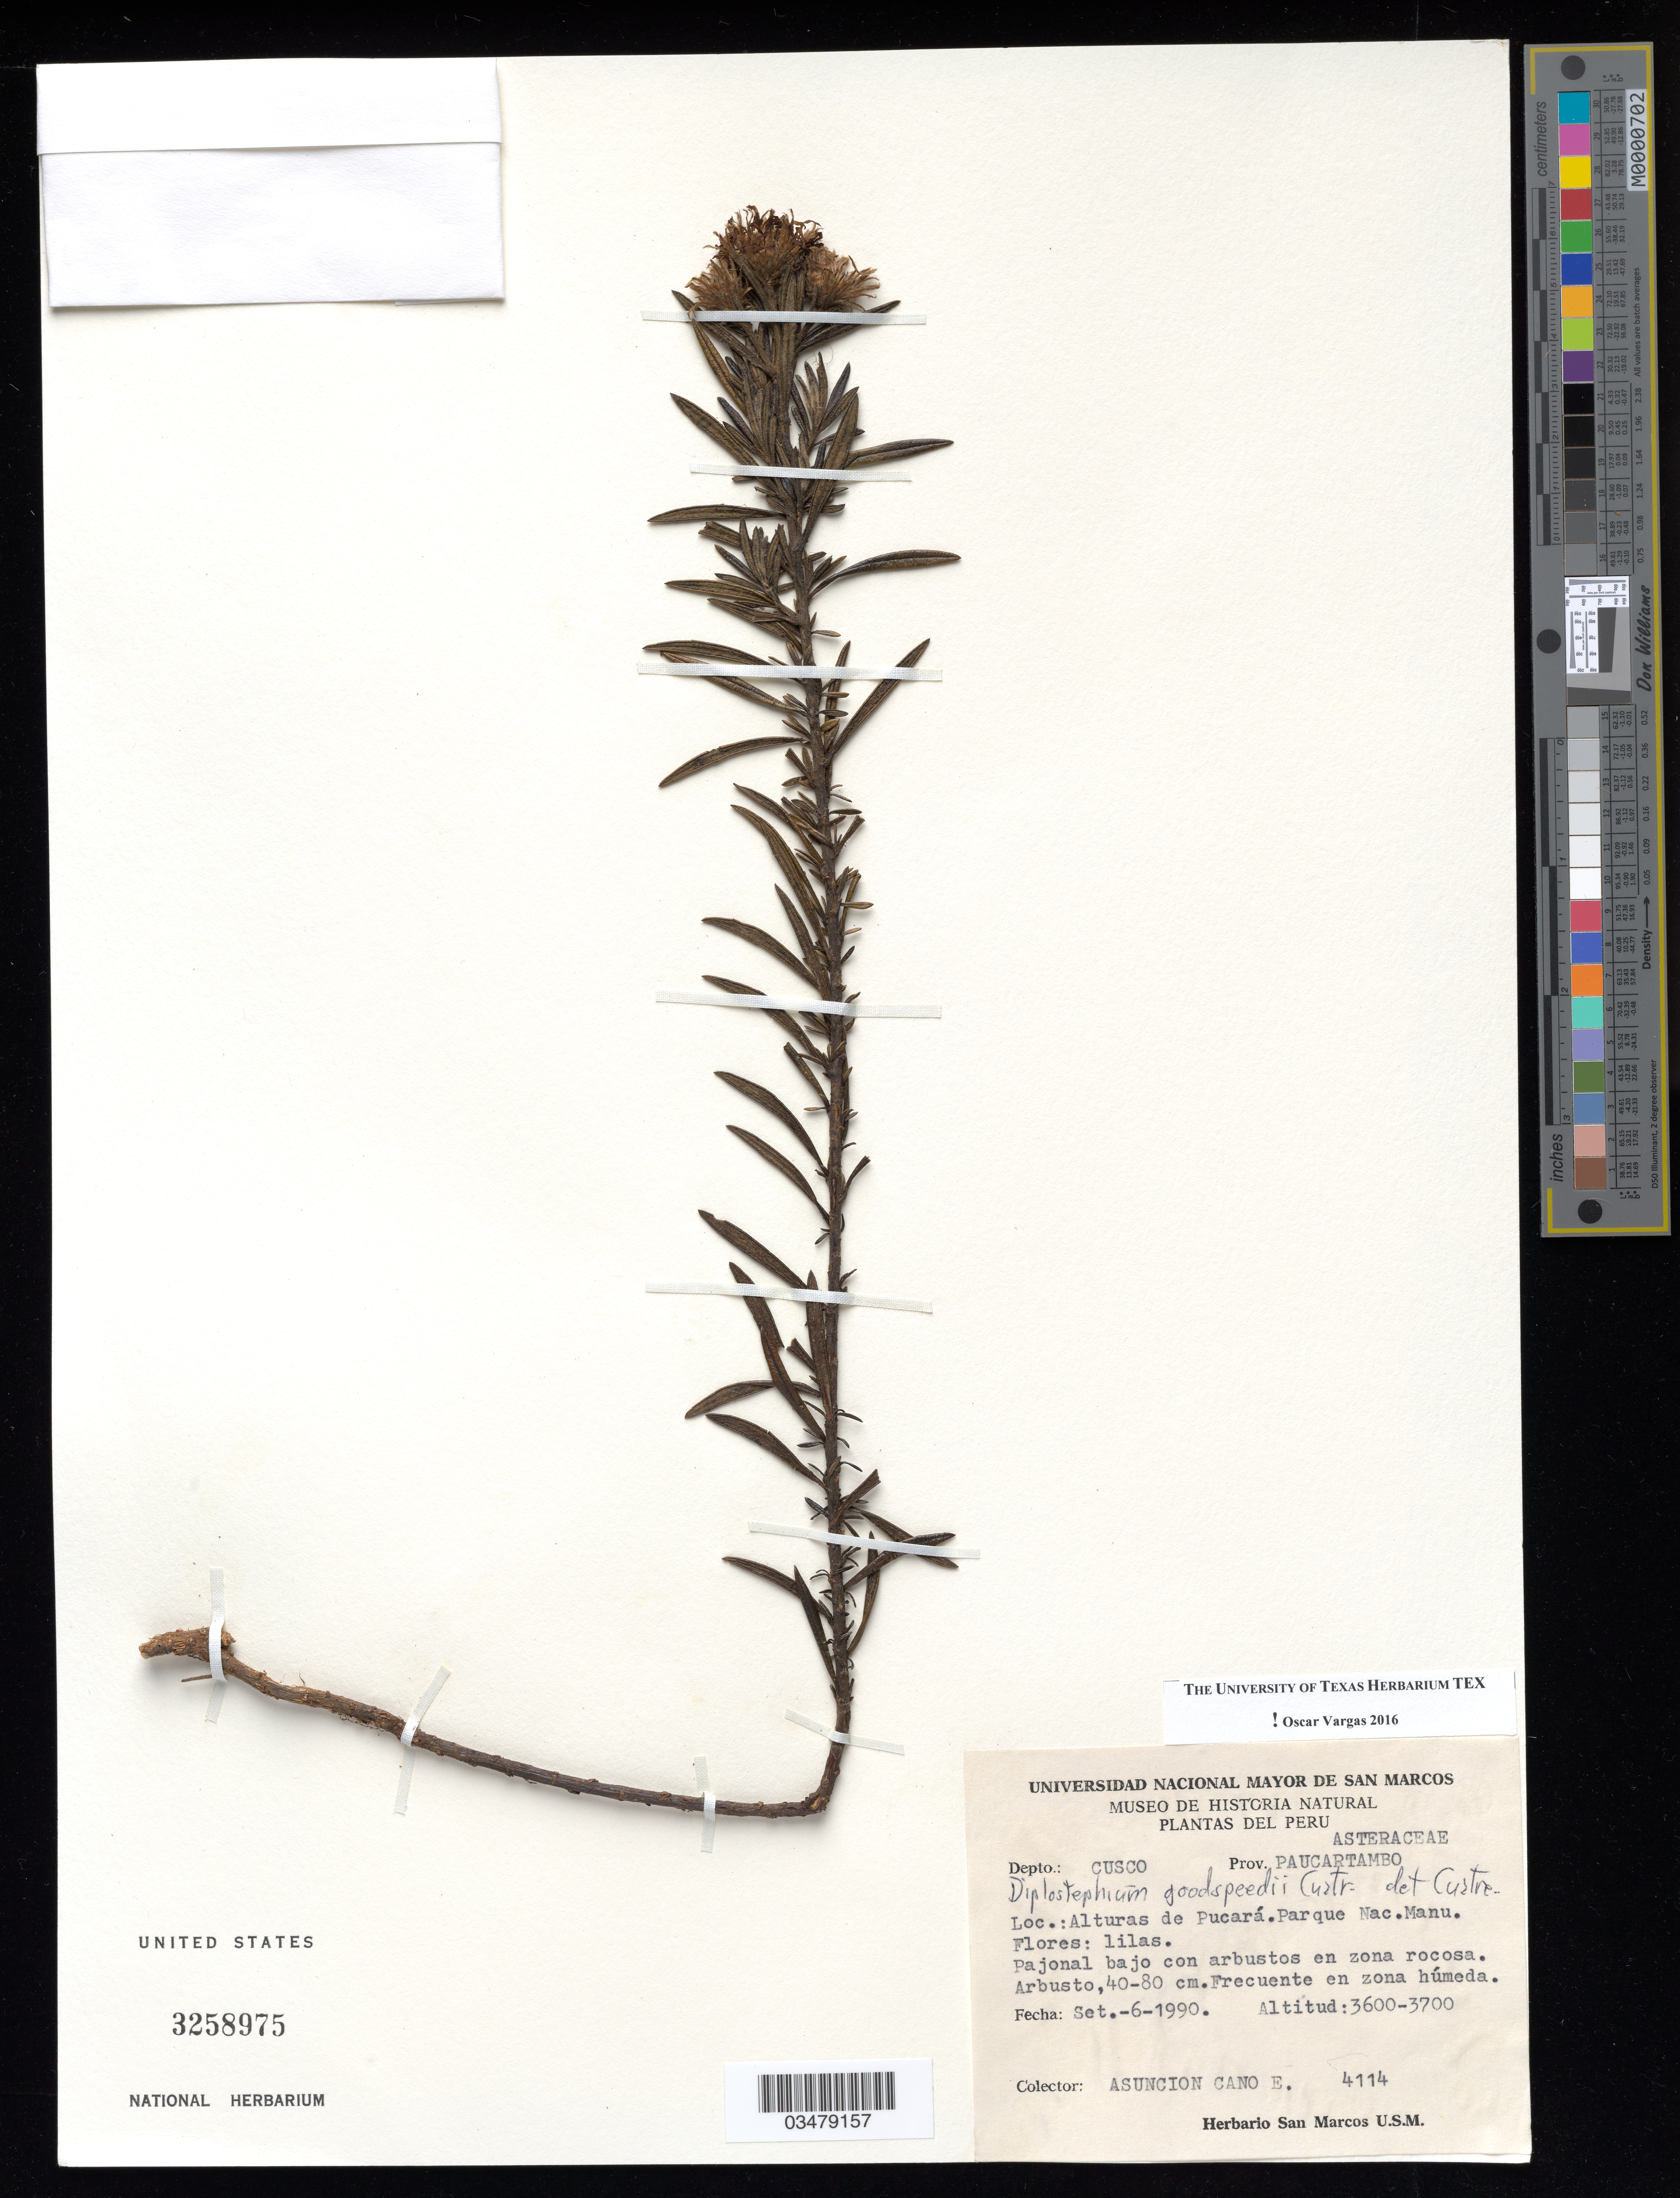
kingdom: Plantae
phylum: Tracheophyta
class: Magnoliopsida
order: Asterales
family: Asteraceae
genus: Diplostephium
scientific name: Diplostephium goodspeedii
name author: Cuatrec.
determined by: Vargas, Oscar M.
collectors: A. Cano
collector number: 4114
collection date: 1990-09-06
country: Peru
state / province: Cusco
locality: Prov. Paucartambo. Alturas de Pucara. Parque Nac. Manu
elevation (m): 3600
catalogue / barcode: US 3258975